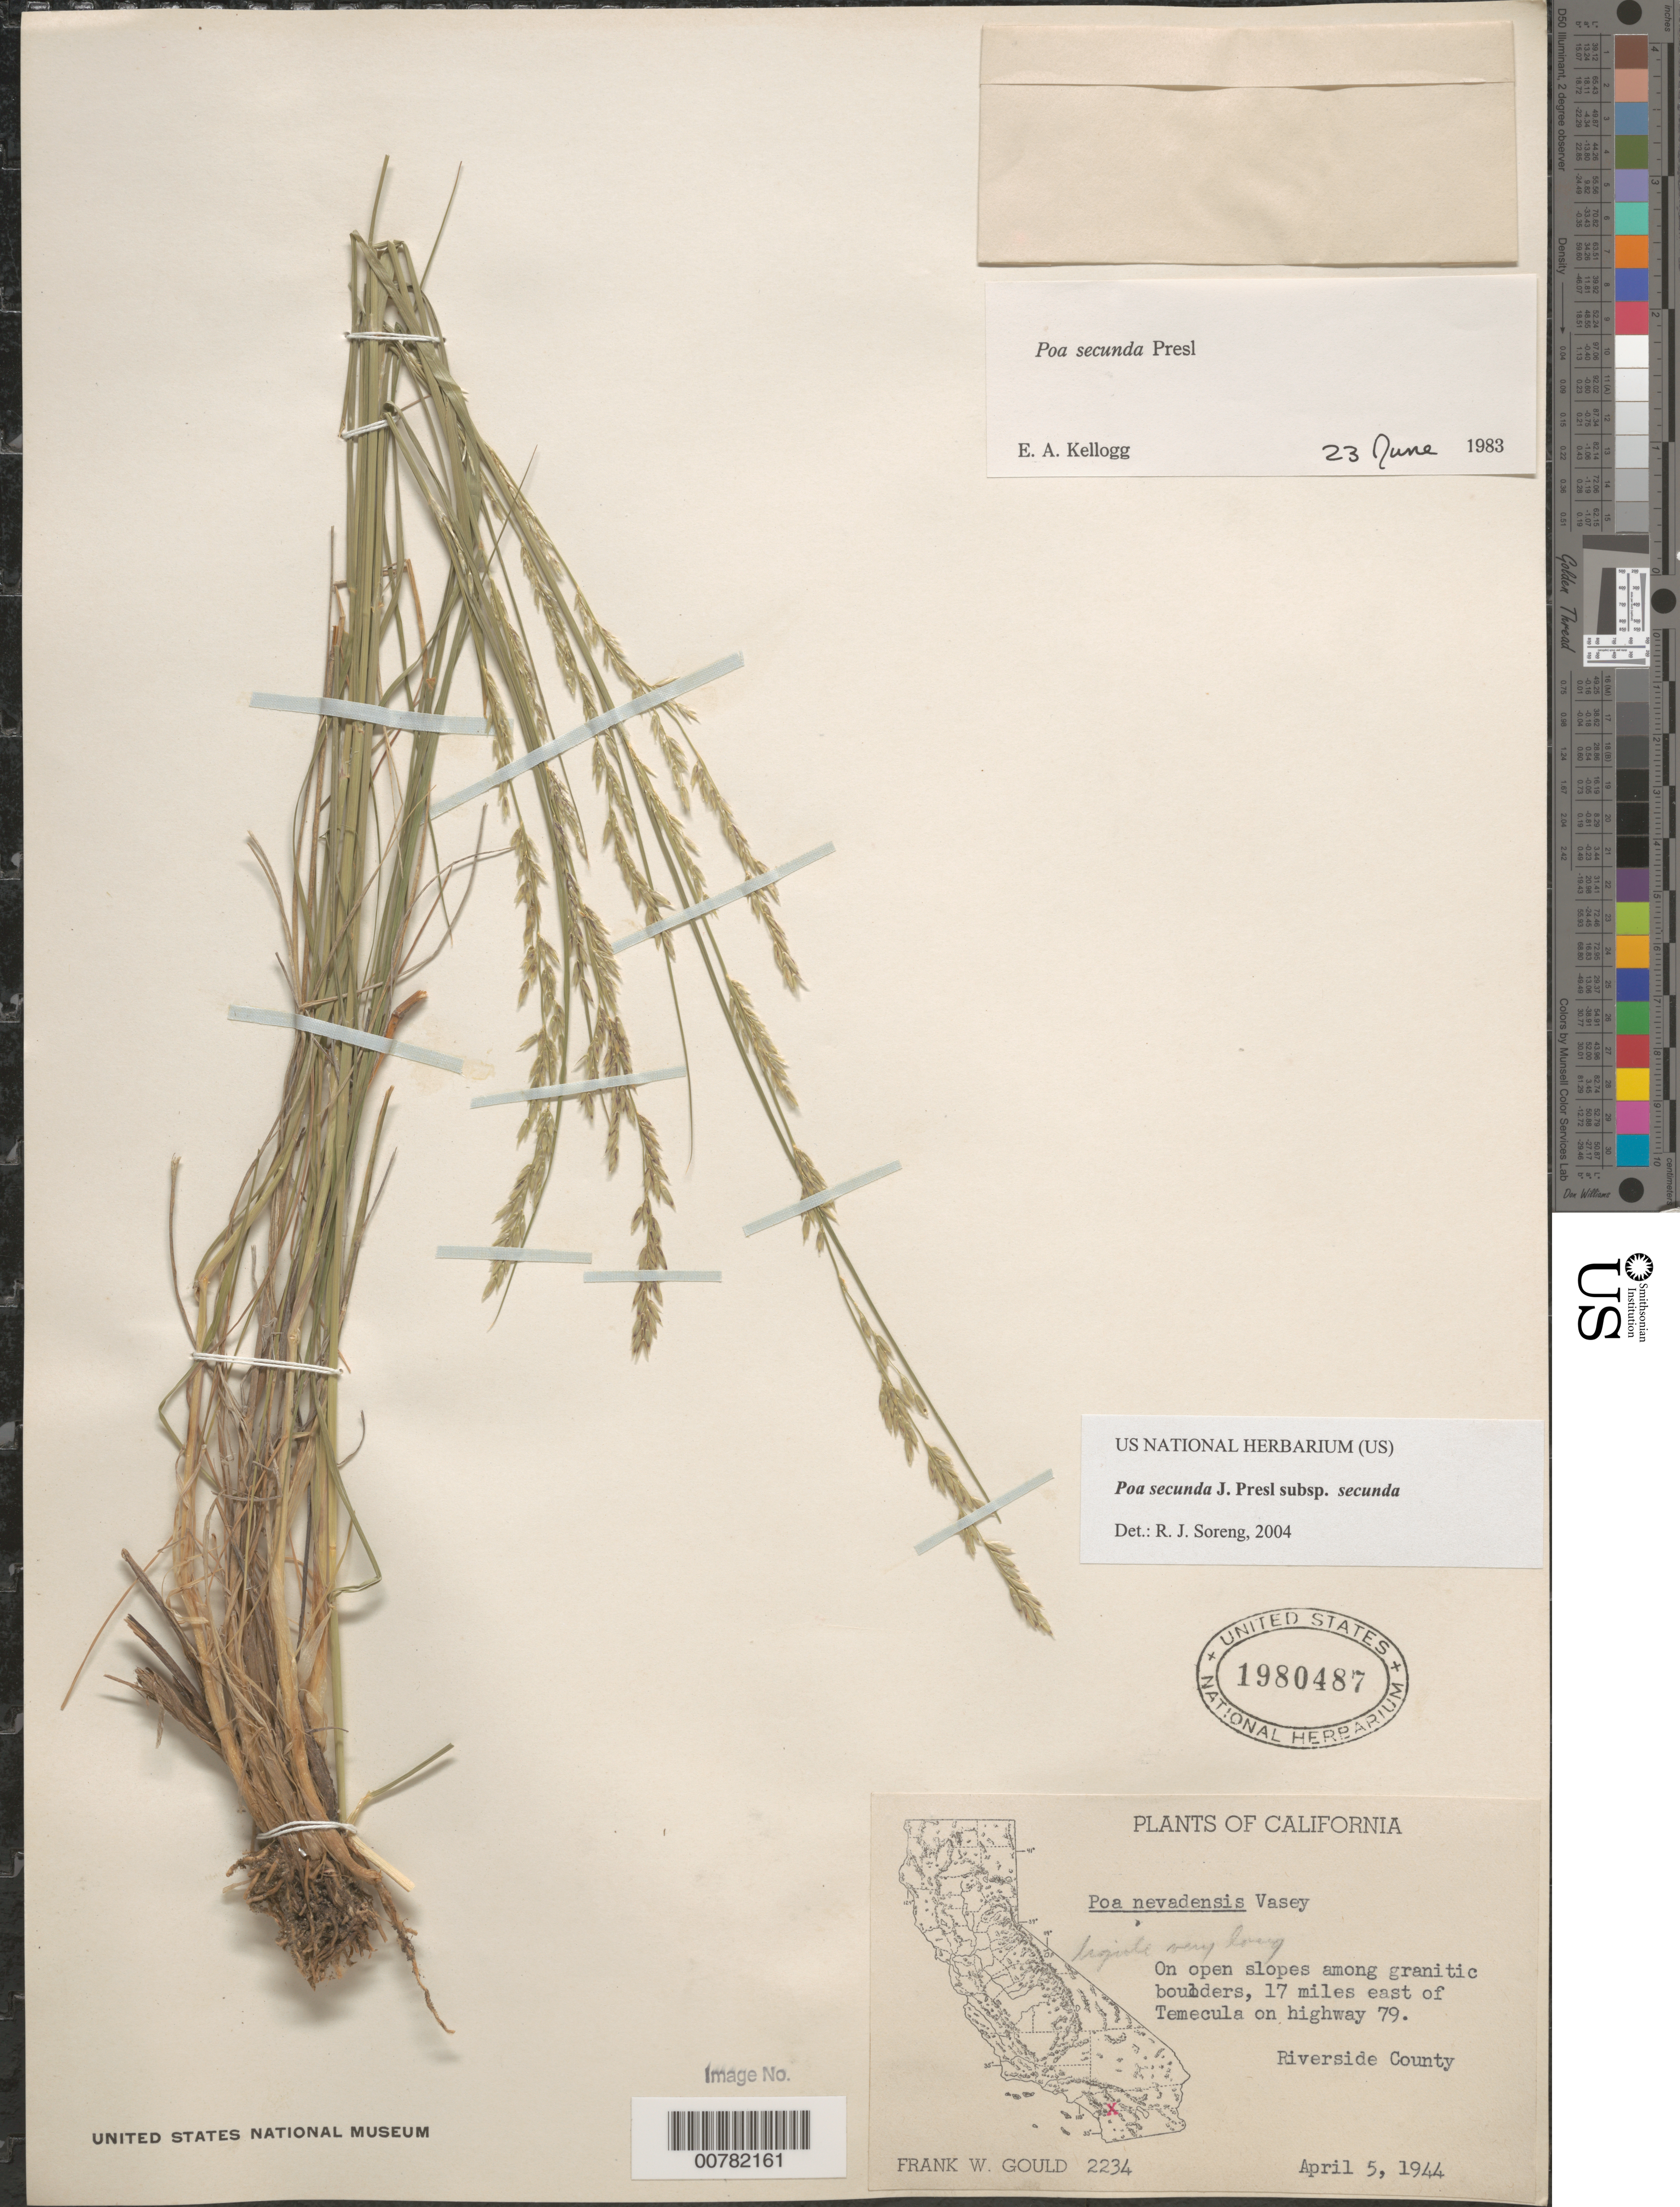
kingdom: Plantae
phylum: Tracheophyta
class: Liliopsida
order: Poales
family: Poaceae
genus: Poa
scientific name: Poa secunda subsp. secunda var. secunda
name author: J. Presl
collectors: F. W. Gould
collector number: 2234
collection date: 1944-04-05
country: United States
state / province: California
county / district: Riverside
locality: On open slopes among granitic boulders, 17 miles east of Temecula on highway 79. Riverside County.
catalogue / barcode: US 1980487